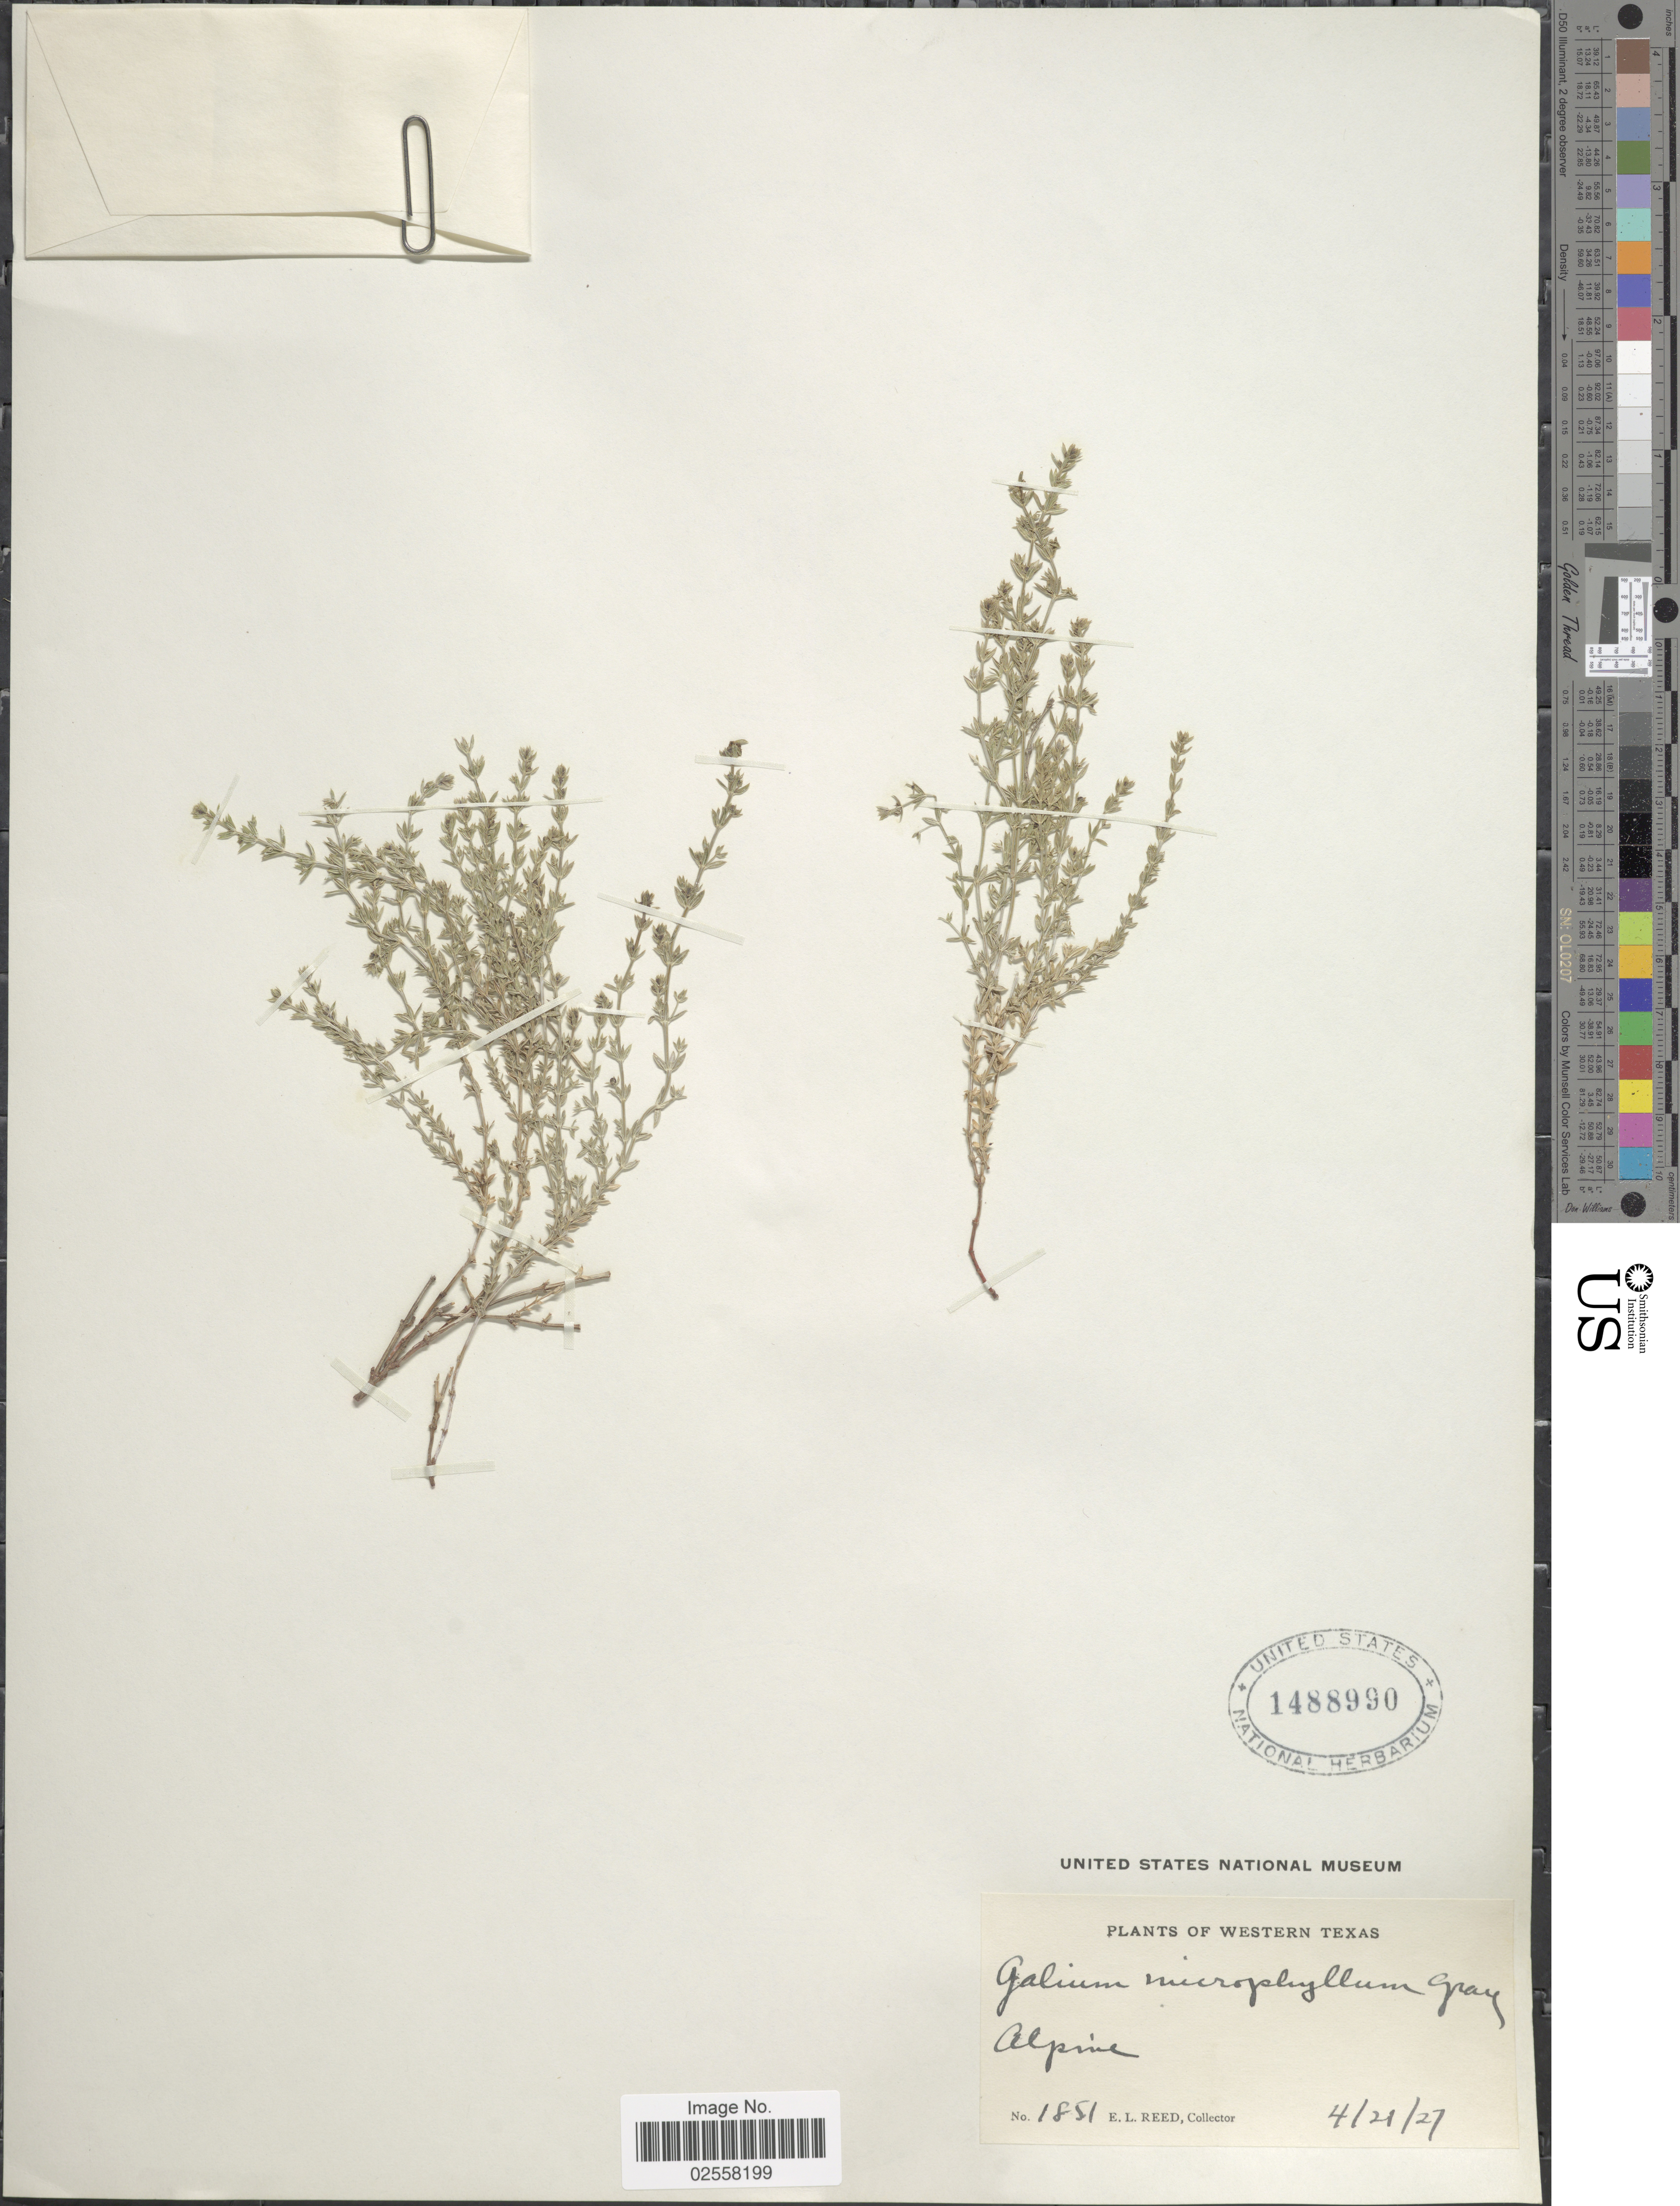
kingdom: Plantae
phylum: Tracheophyta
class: Magnoliopsida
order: Gentianales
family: Rubiaceae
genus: Galium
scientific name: Galium microphyllum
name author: A. Gray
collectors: E. Reed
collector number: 1851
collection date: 1927-04-21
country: United States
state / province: Texas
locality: Western Texas, Alpine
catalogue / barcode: US 1488990